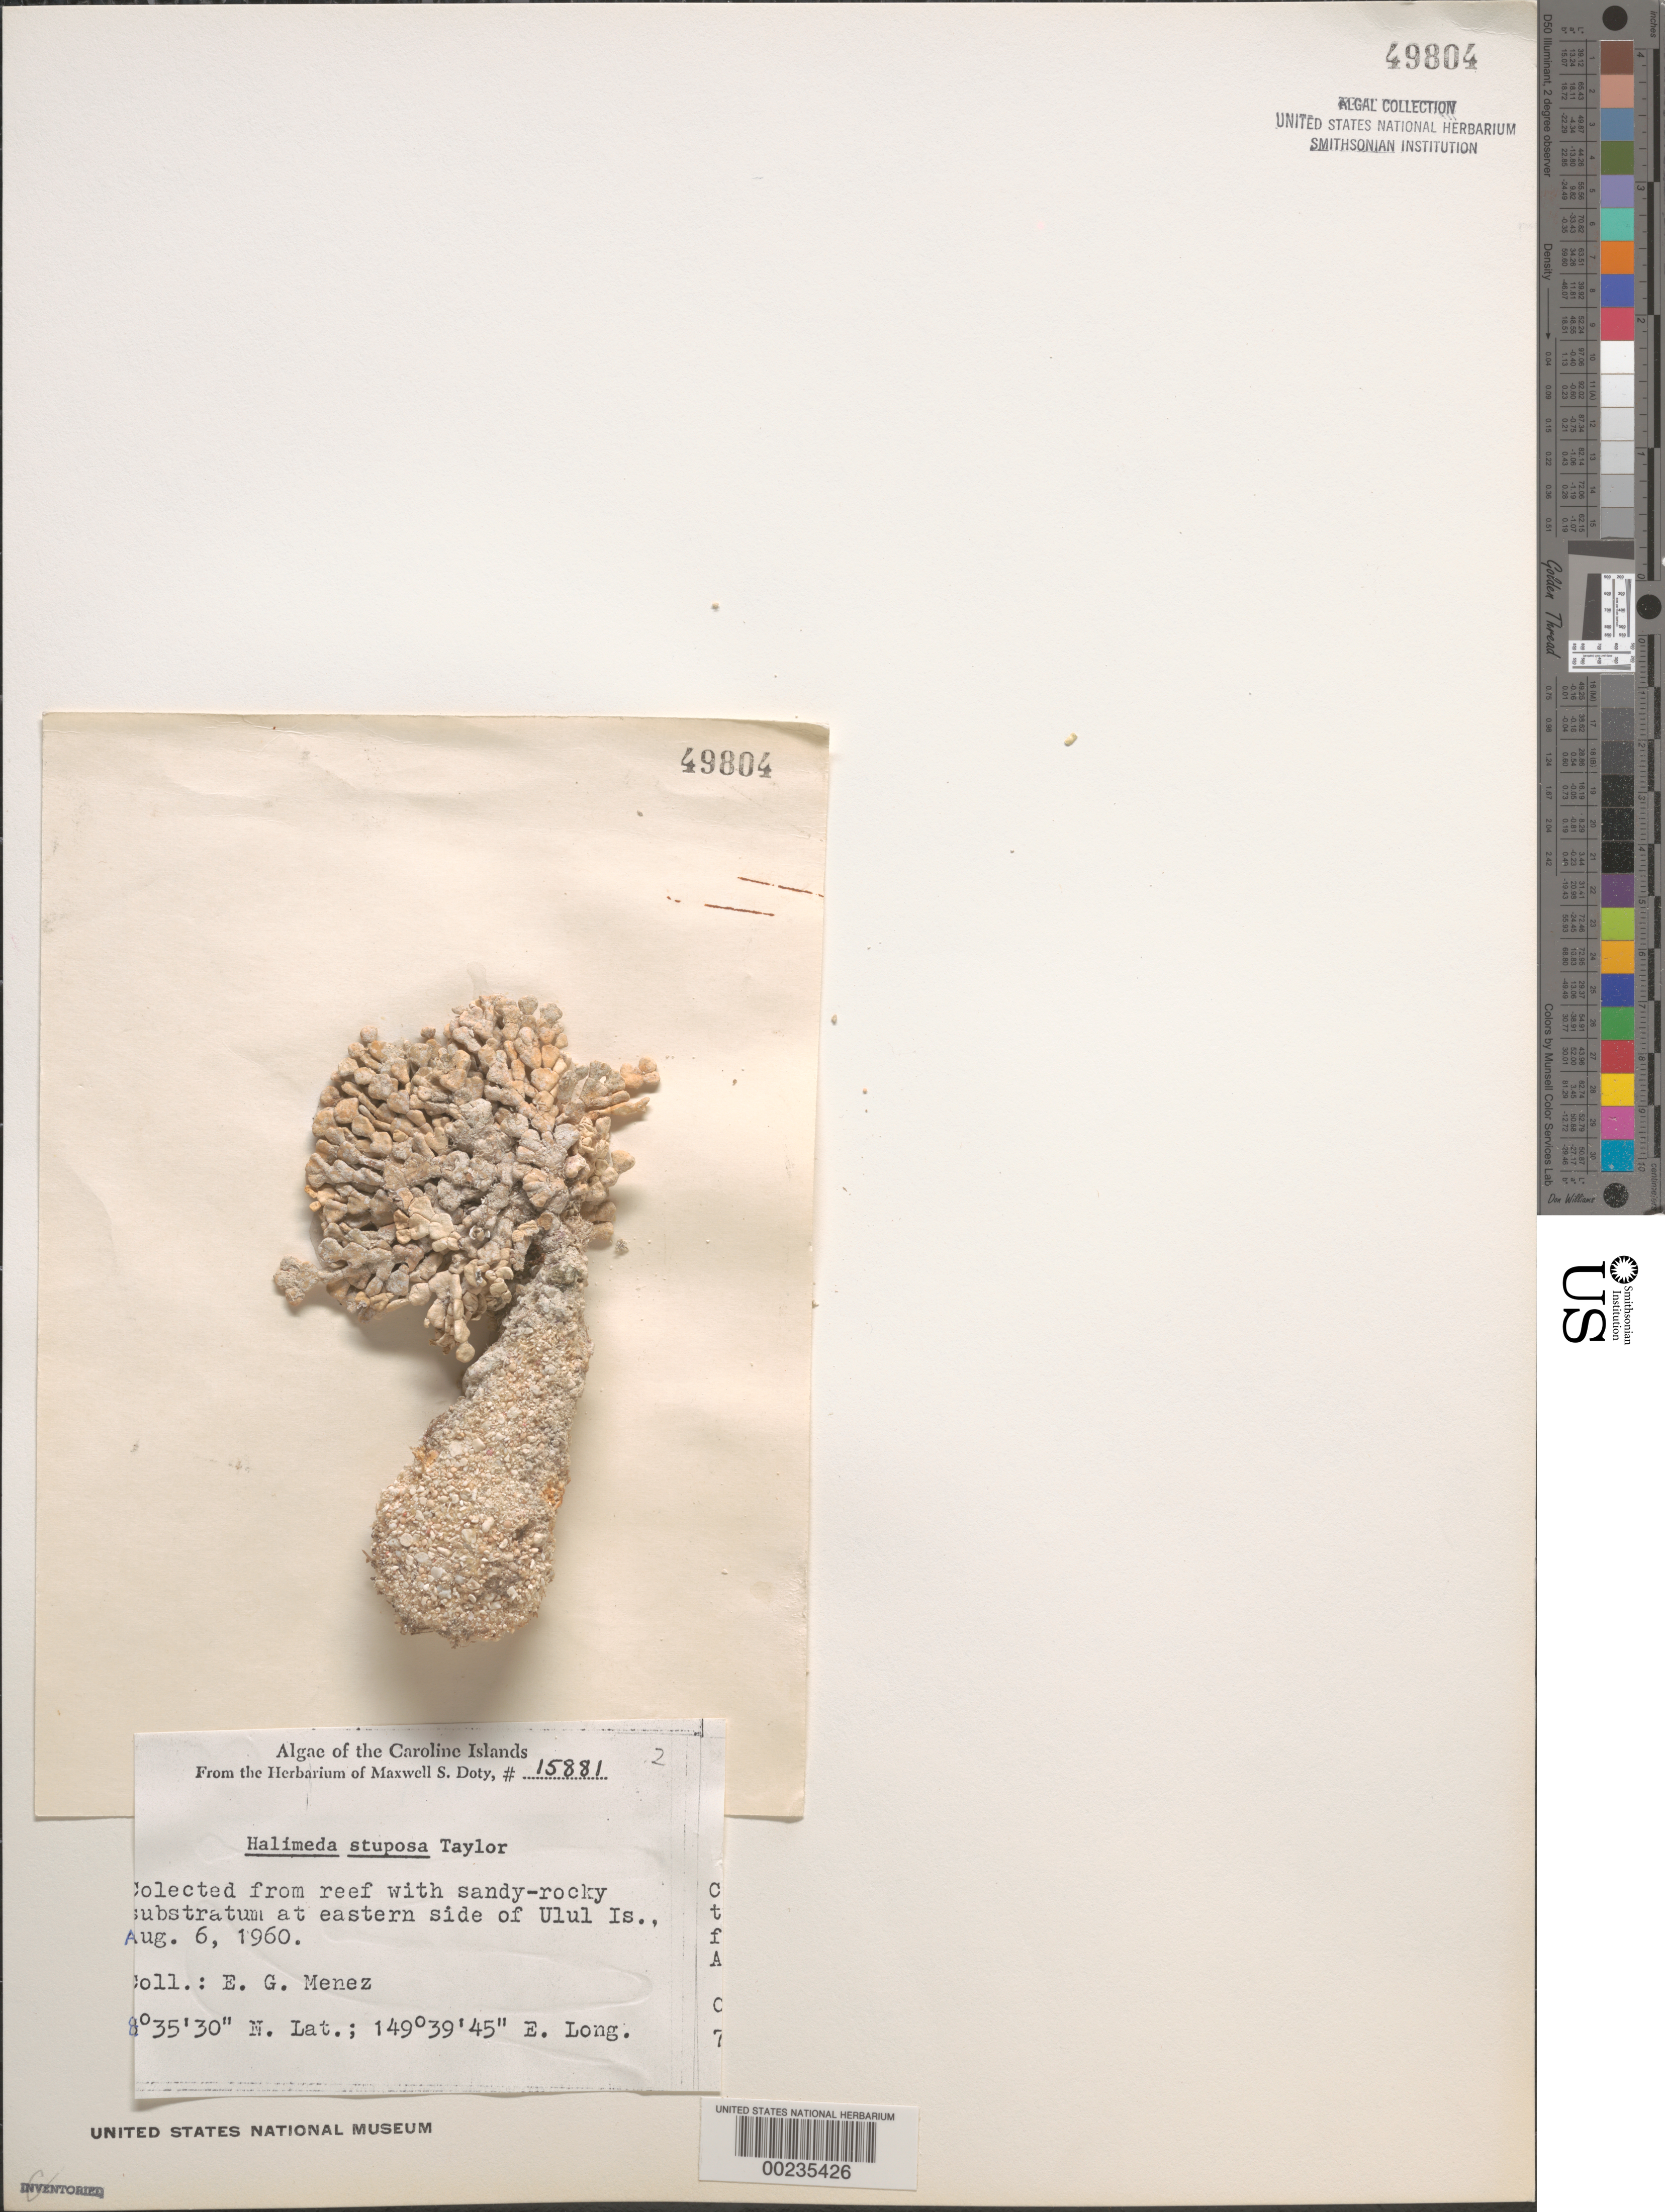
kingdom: Plantae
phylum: Chlorophyta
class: Ulvophyceae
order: Bryopsidales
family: Halimedaceae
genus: Halimeda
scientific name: Halimeda stuposa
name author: W.R. Taylor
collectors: Meñez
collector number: MSD 15881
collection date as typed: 06 Aug 1960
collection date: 1960-08-06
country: Micronesia, Federated States of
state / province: Truk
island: Namonuito Atoll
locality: Ulul Islet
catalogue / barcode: US 49804